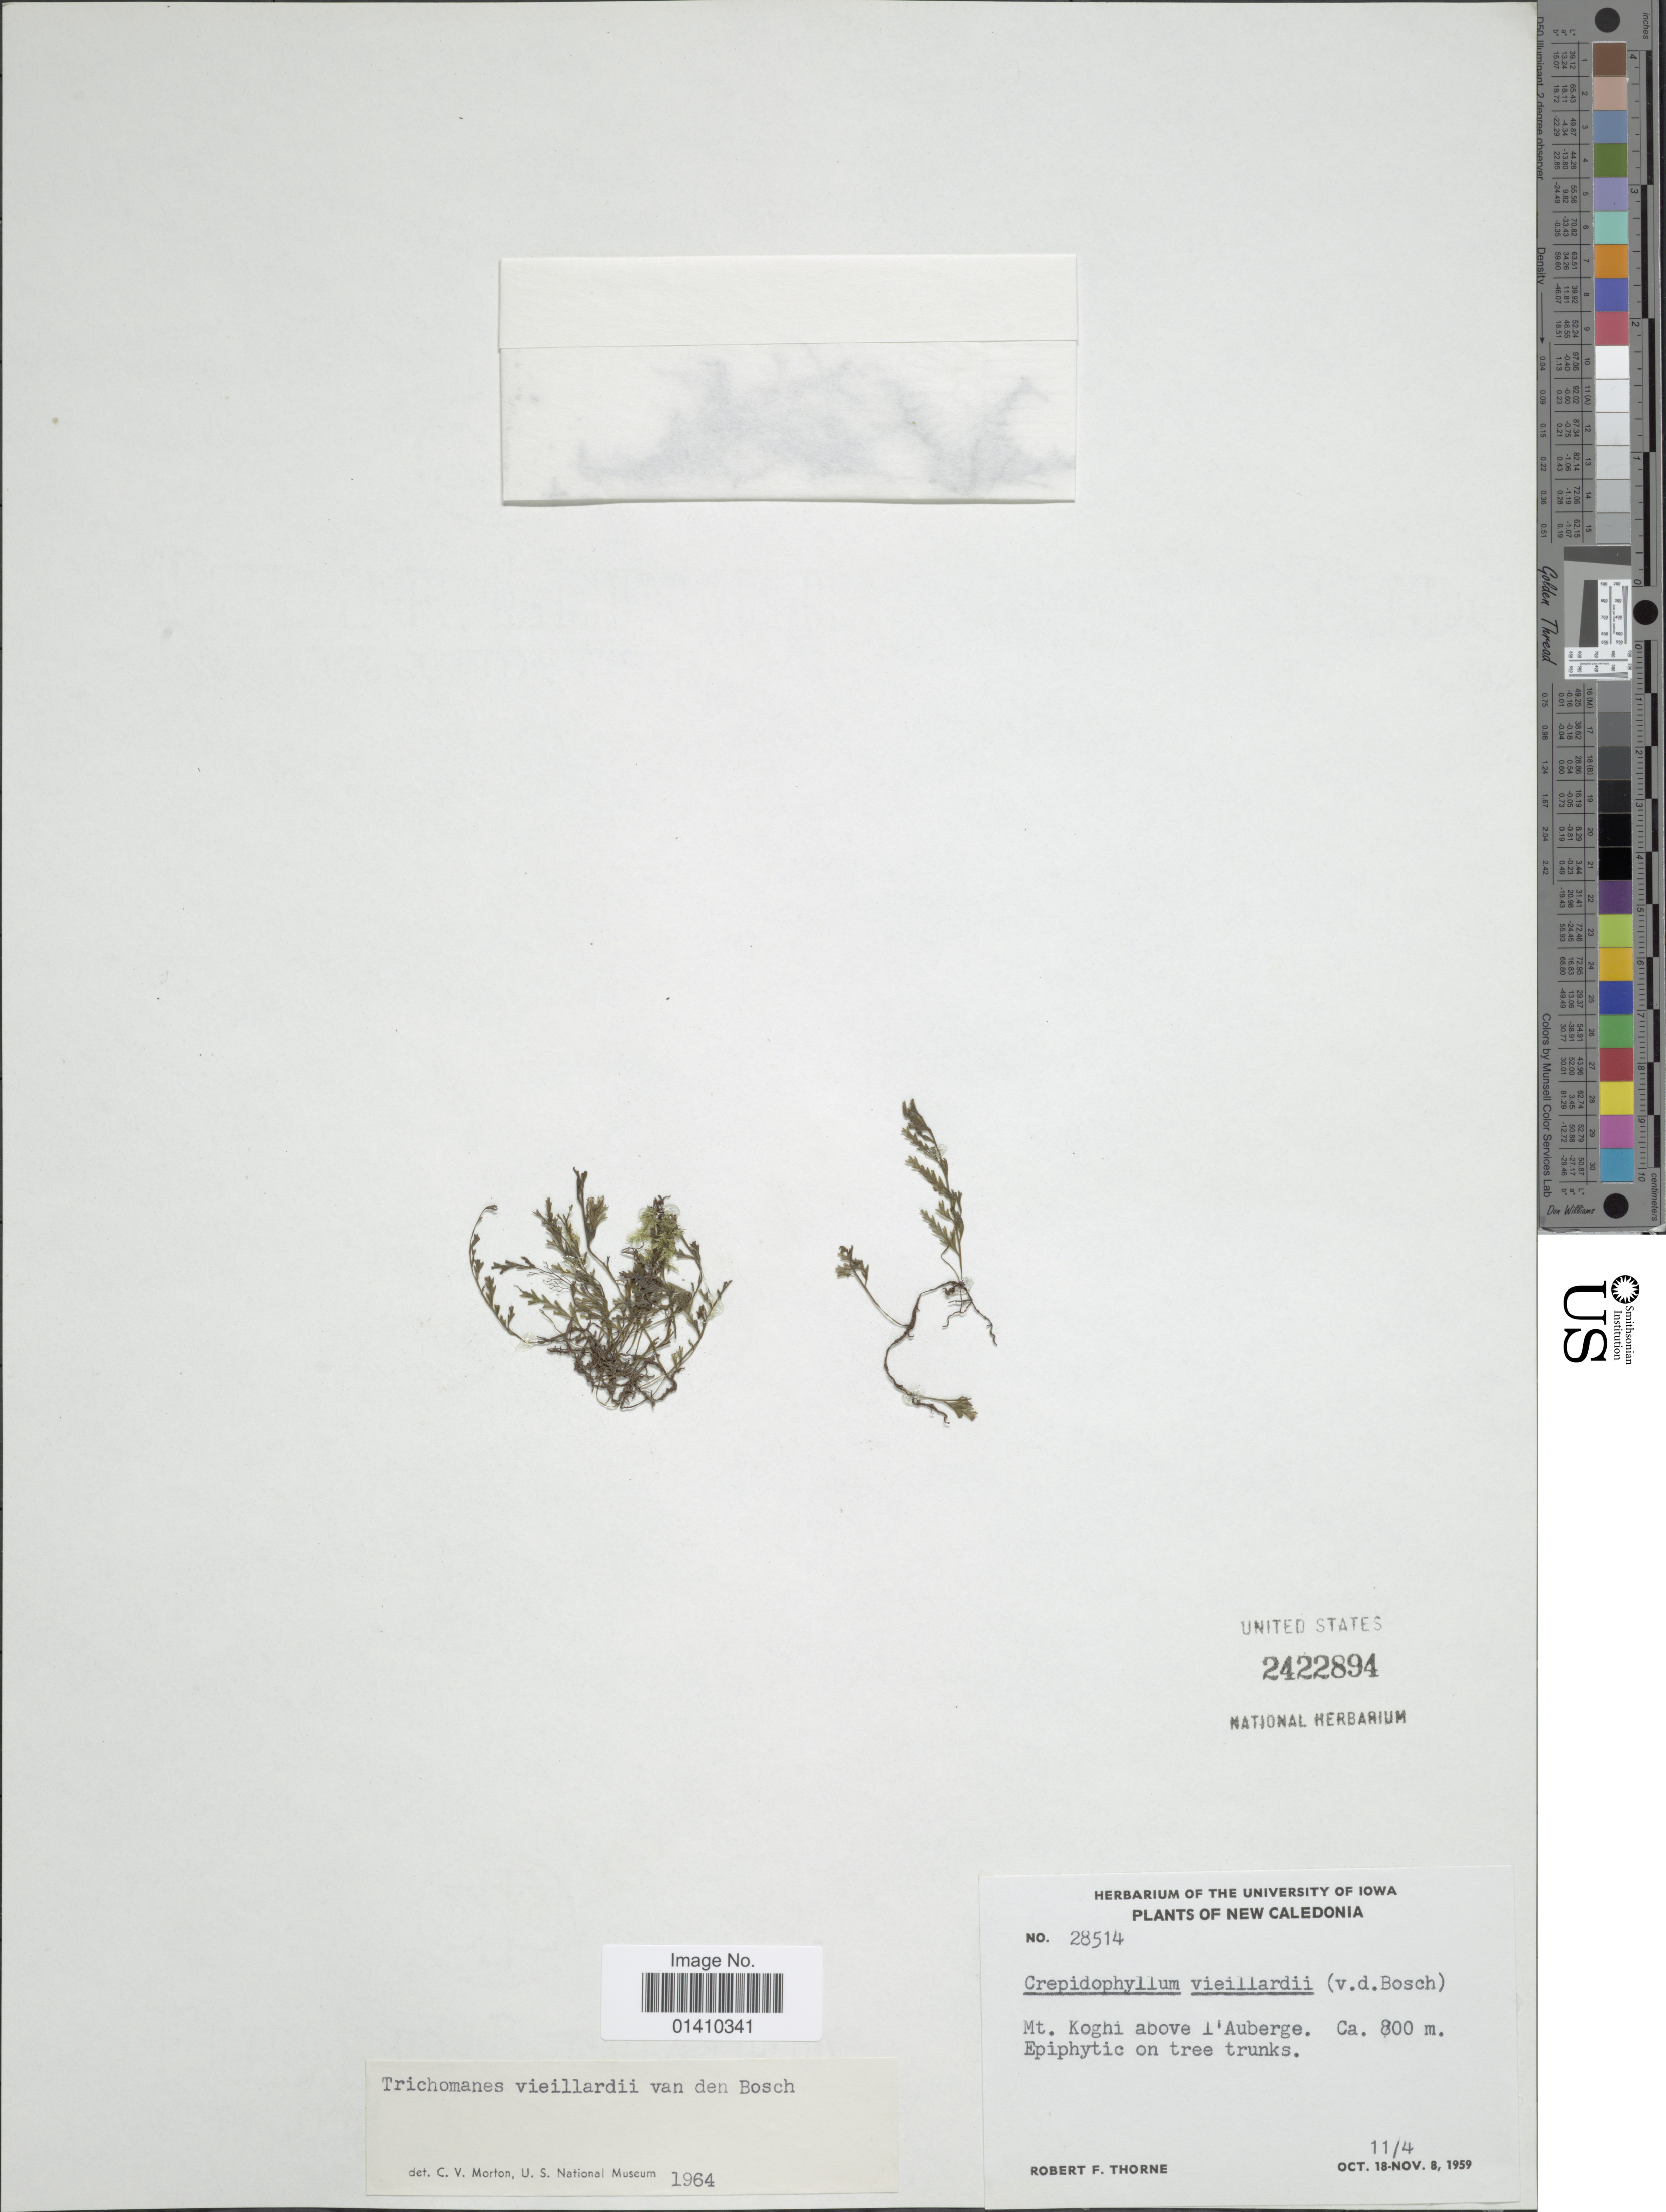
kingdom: Plantae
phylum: Tracheophyta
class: Polypodiopsida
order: Hymenophyllales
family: Hymenophyllaceae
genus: Polyphlebium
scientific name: Polyphlebium vieillardii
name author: (Bosch) Ebihara & K. Iwats.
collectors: R. F. Thorne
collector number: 28514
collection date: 1959-10-18/1959-11-08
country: New Caledonia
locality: Mt. Koghi above l'Auberge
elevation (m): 800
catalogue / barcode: US 2422894